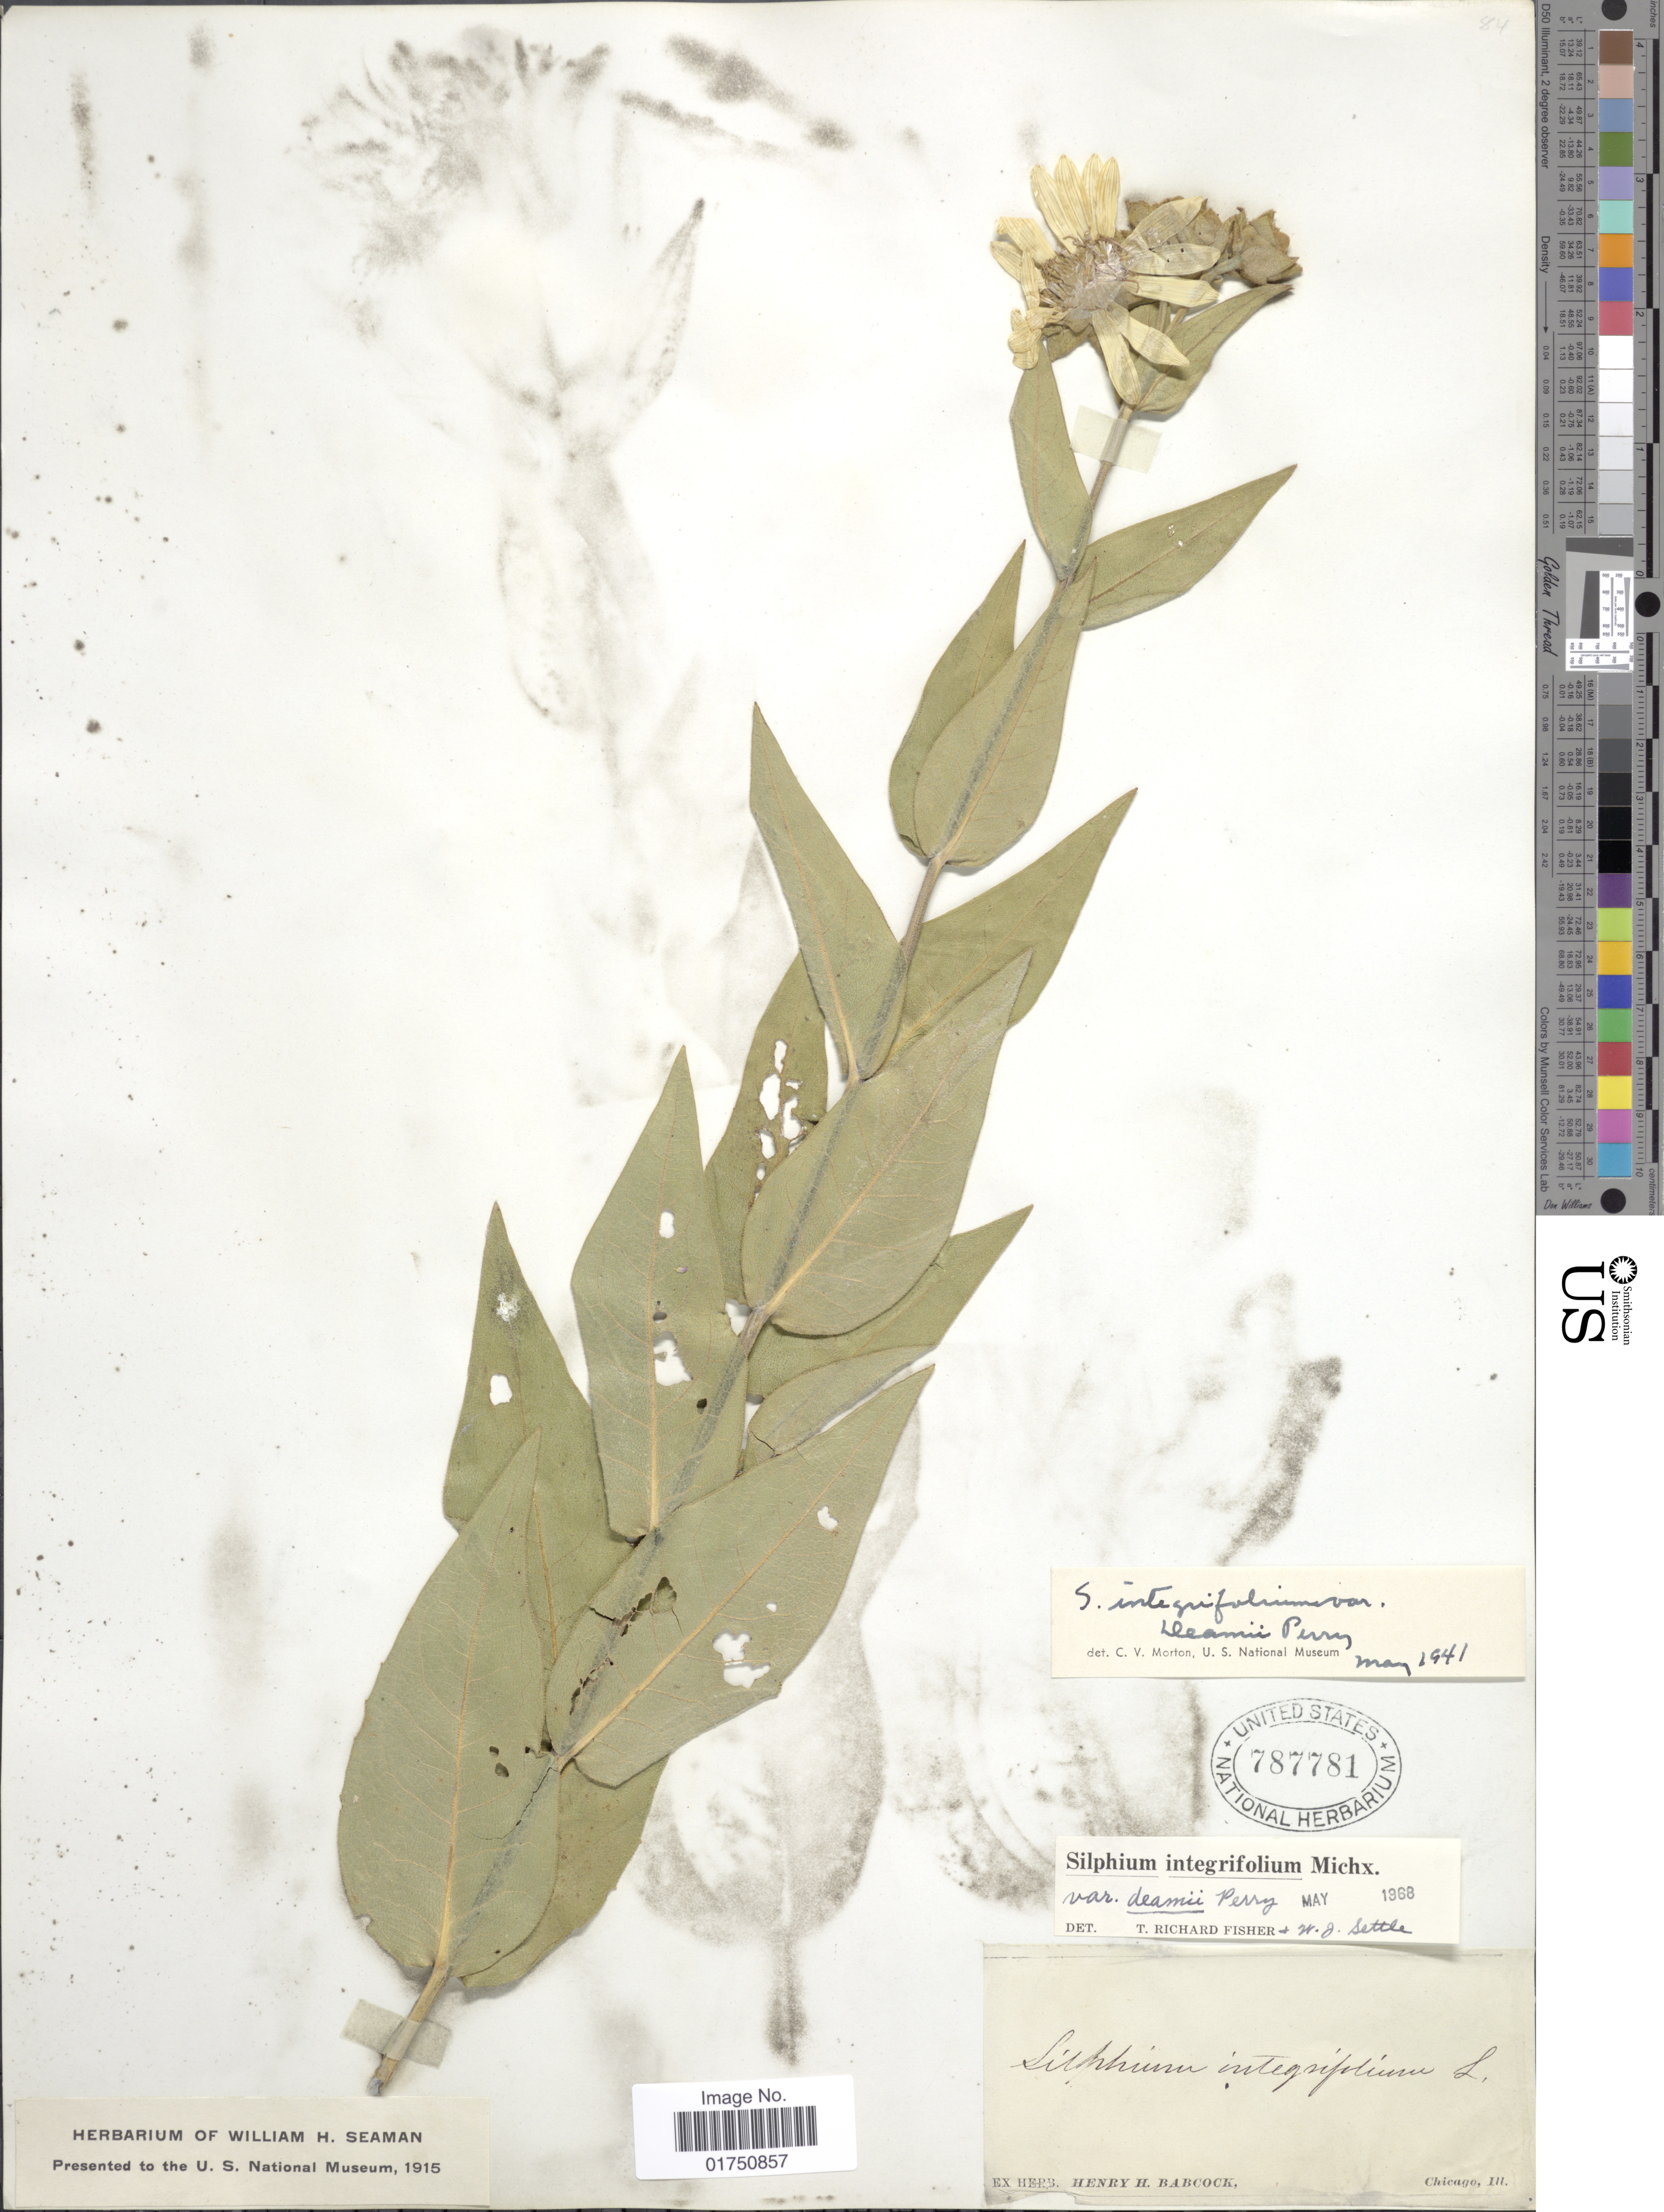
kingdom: Plantae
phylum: Tracheophyta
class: Magnoliopsida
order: Asterales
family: Asteraceae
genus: Silphium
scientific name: Silphium integrifolium var. deamii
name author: L.M. Perry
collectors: H. Babcock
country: United States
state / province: Illinois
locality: Chicago, Ill.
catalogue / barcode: US 787781